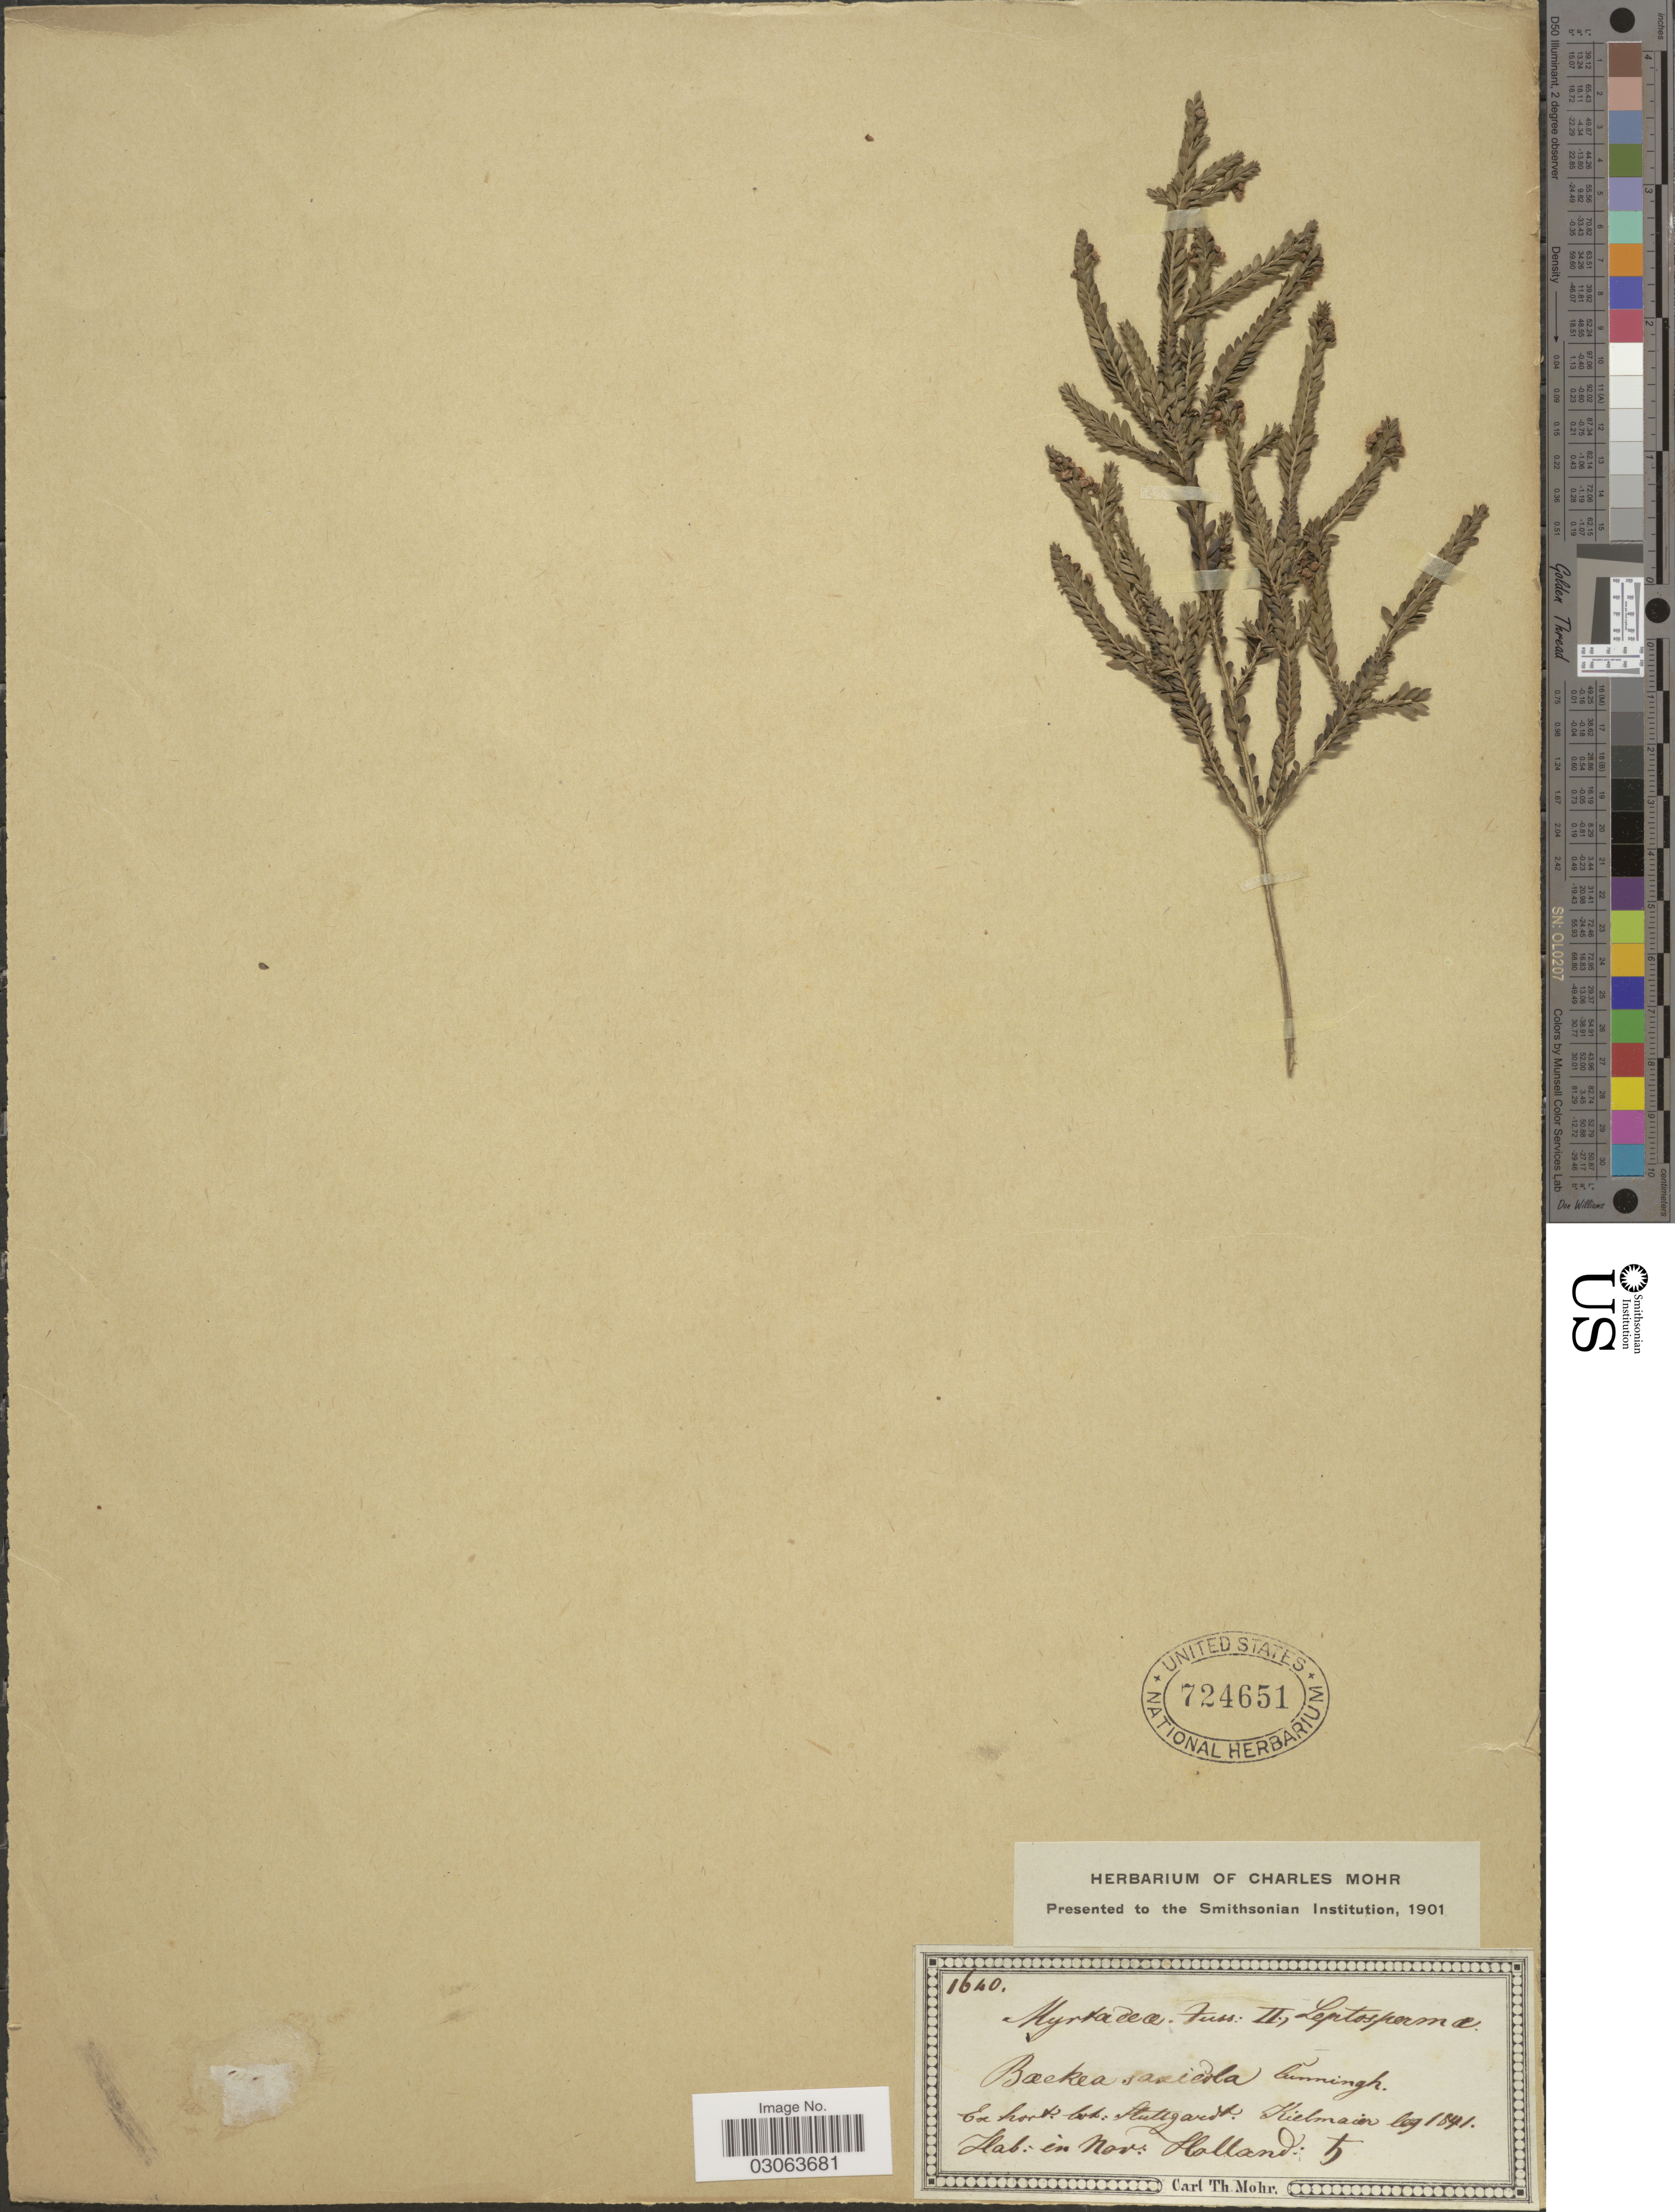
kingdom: Plantae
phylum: Tracheophyta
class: Magnoliopsida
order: Myrtales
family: Myrtaceae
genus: Thryptomene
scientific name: Thryptomene saxicola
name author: (A. Cunn.) Schauer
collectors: Kielmaier, --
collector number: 1640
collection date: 1841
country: Australia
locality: In Nov. Holland: 5.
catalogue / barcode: US 724651